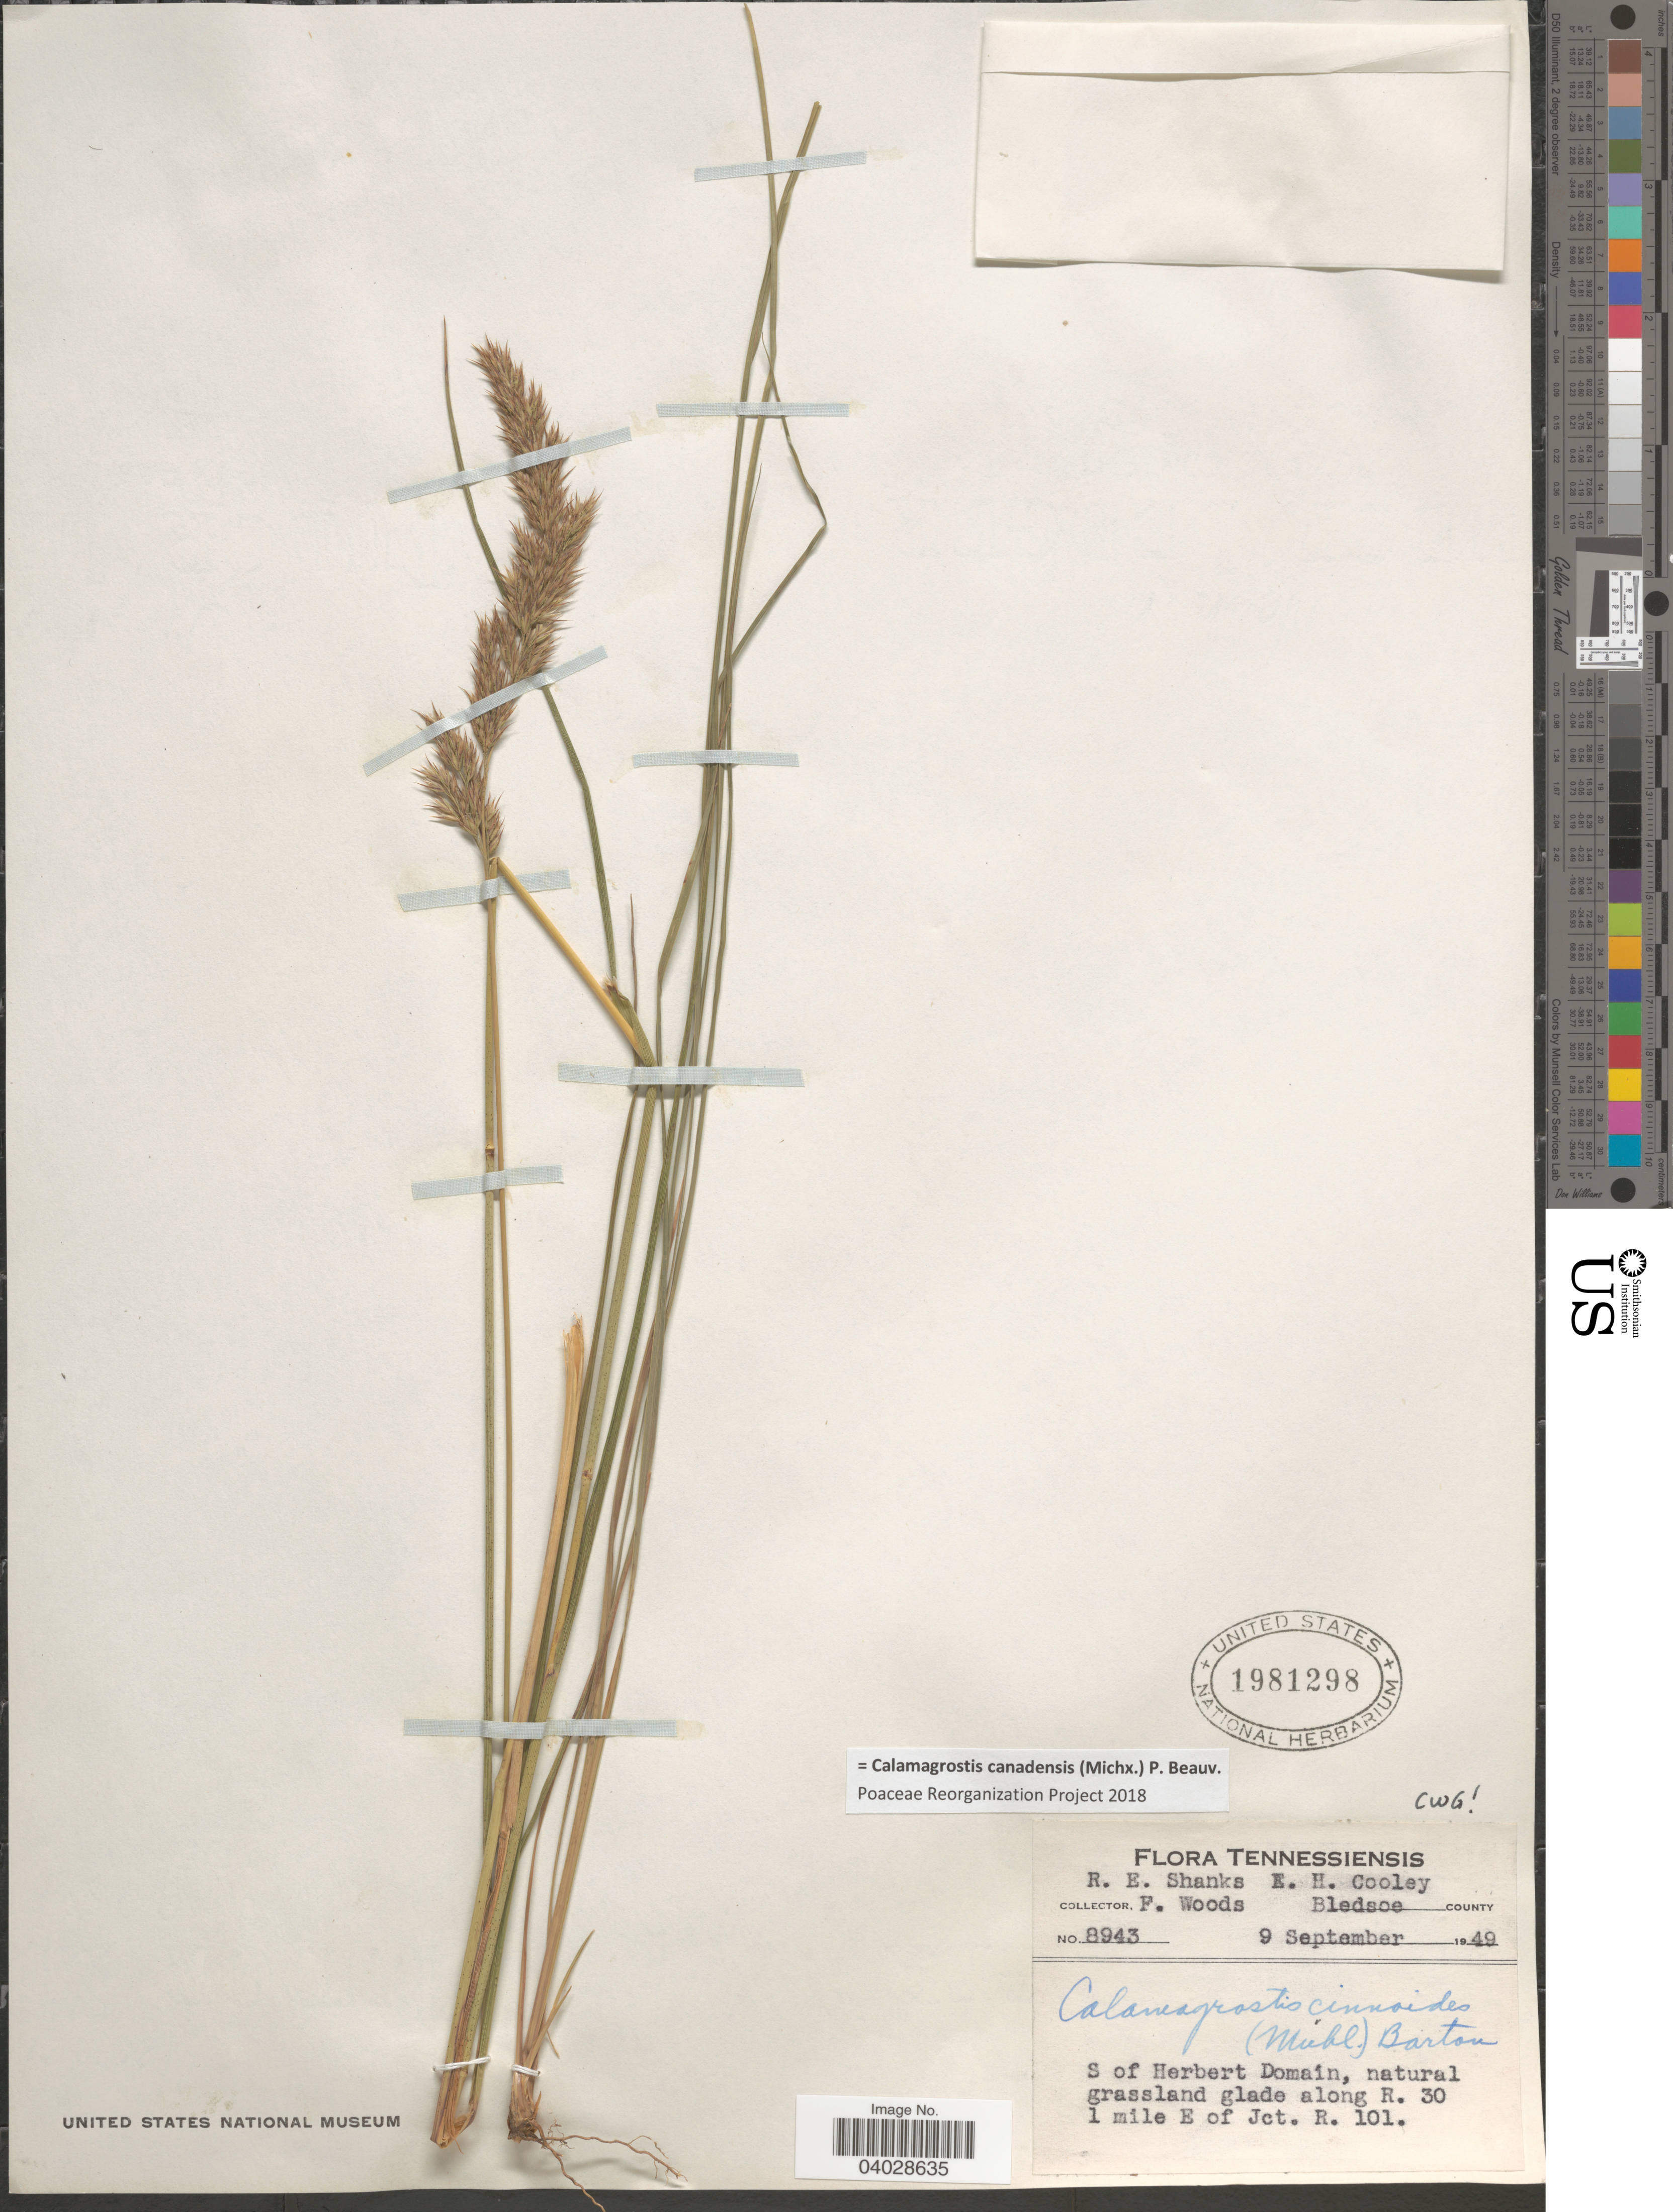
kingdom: Plantae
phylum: Tracheophyta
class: Liliopsida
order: Poales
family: Poaceae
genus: Calamagrostis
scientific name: Calamagrostis canadensis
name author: (Michx.) P. Beauv.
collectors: R. Shanks, F. Woods & E. H. Cooley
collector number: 8943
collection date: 1949-09-09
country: United States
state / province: Tennessee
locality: Tennessiensis. Bledsoe county. S of Herbert Domain, natural grassland glade along R. 30 1 mile E of Jct. R. 101.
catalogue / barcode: US 1981298